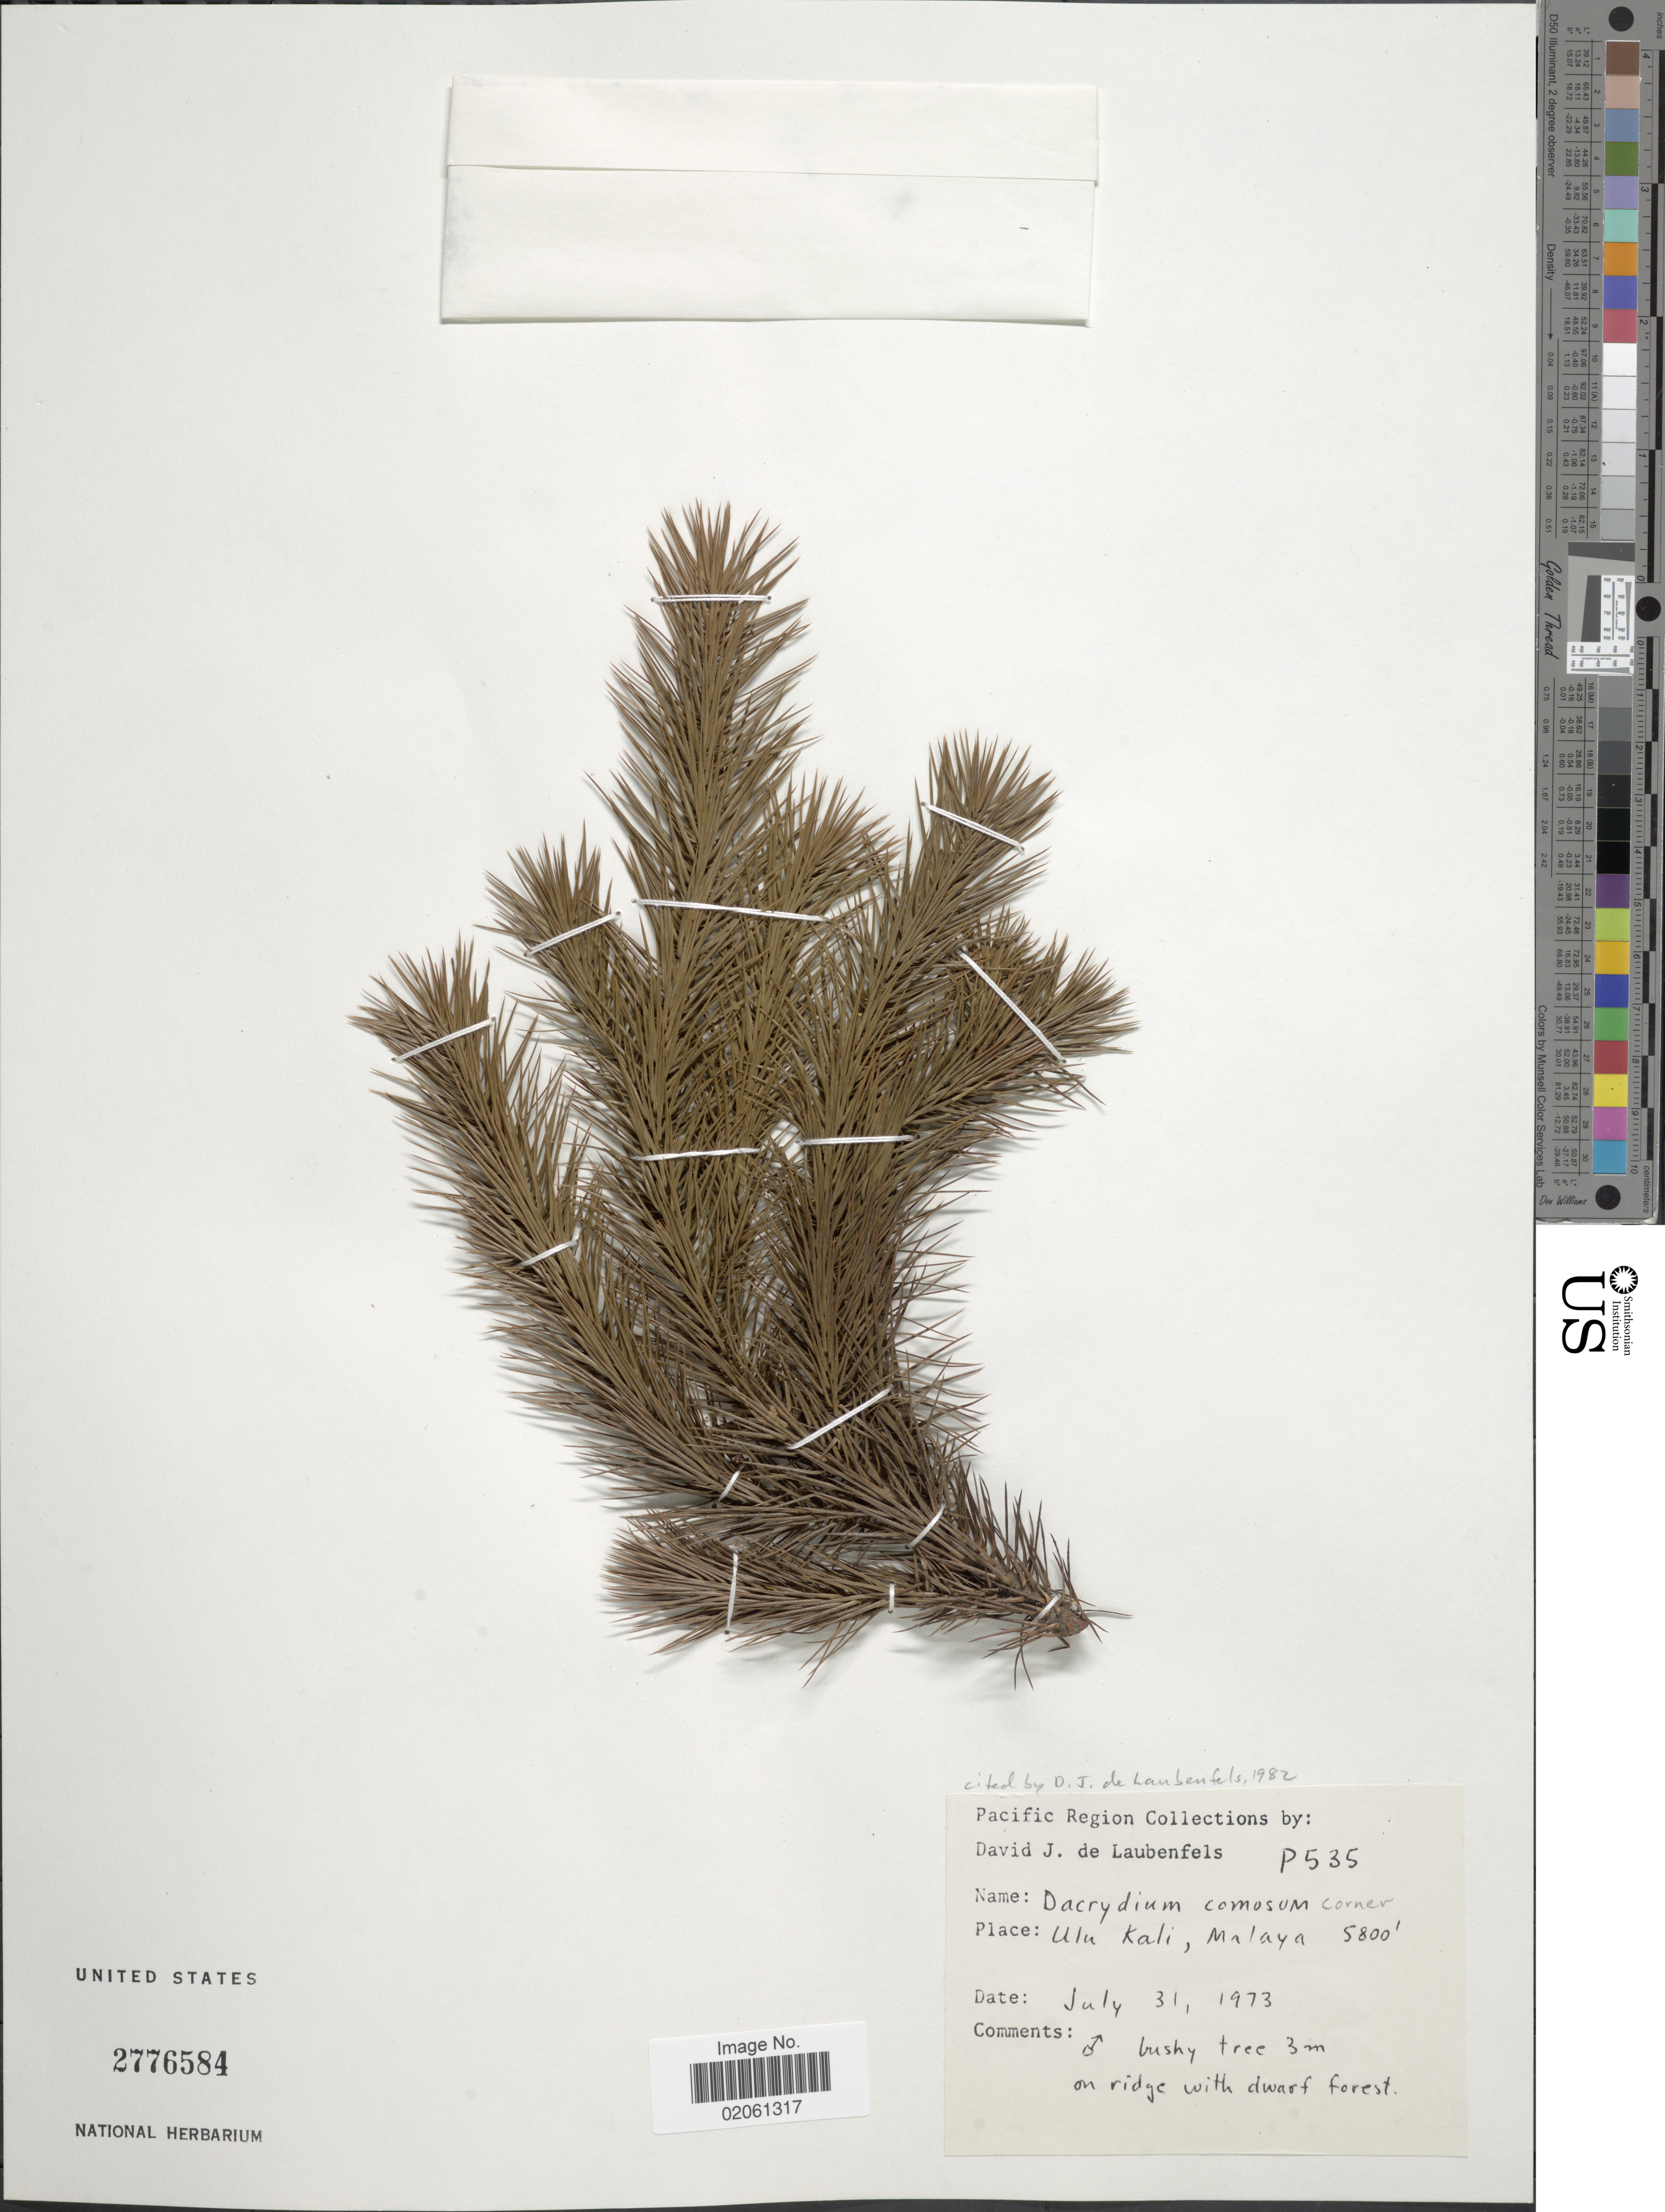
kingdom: Plantae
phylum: Tracheophyta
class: Pinopsida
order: Pinales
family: Podocarpaceae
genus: Dacrydium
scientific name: Dacrydium comosum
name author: Corner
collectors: D. J. de Laubenfels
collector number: P535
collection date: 1973-07-31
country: Malaysia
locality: Pacific Region. Ulu Kali, Malaya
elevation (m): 1768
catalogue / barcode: US 2776584